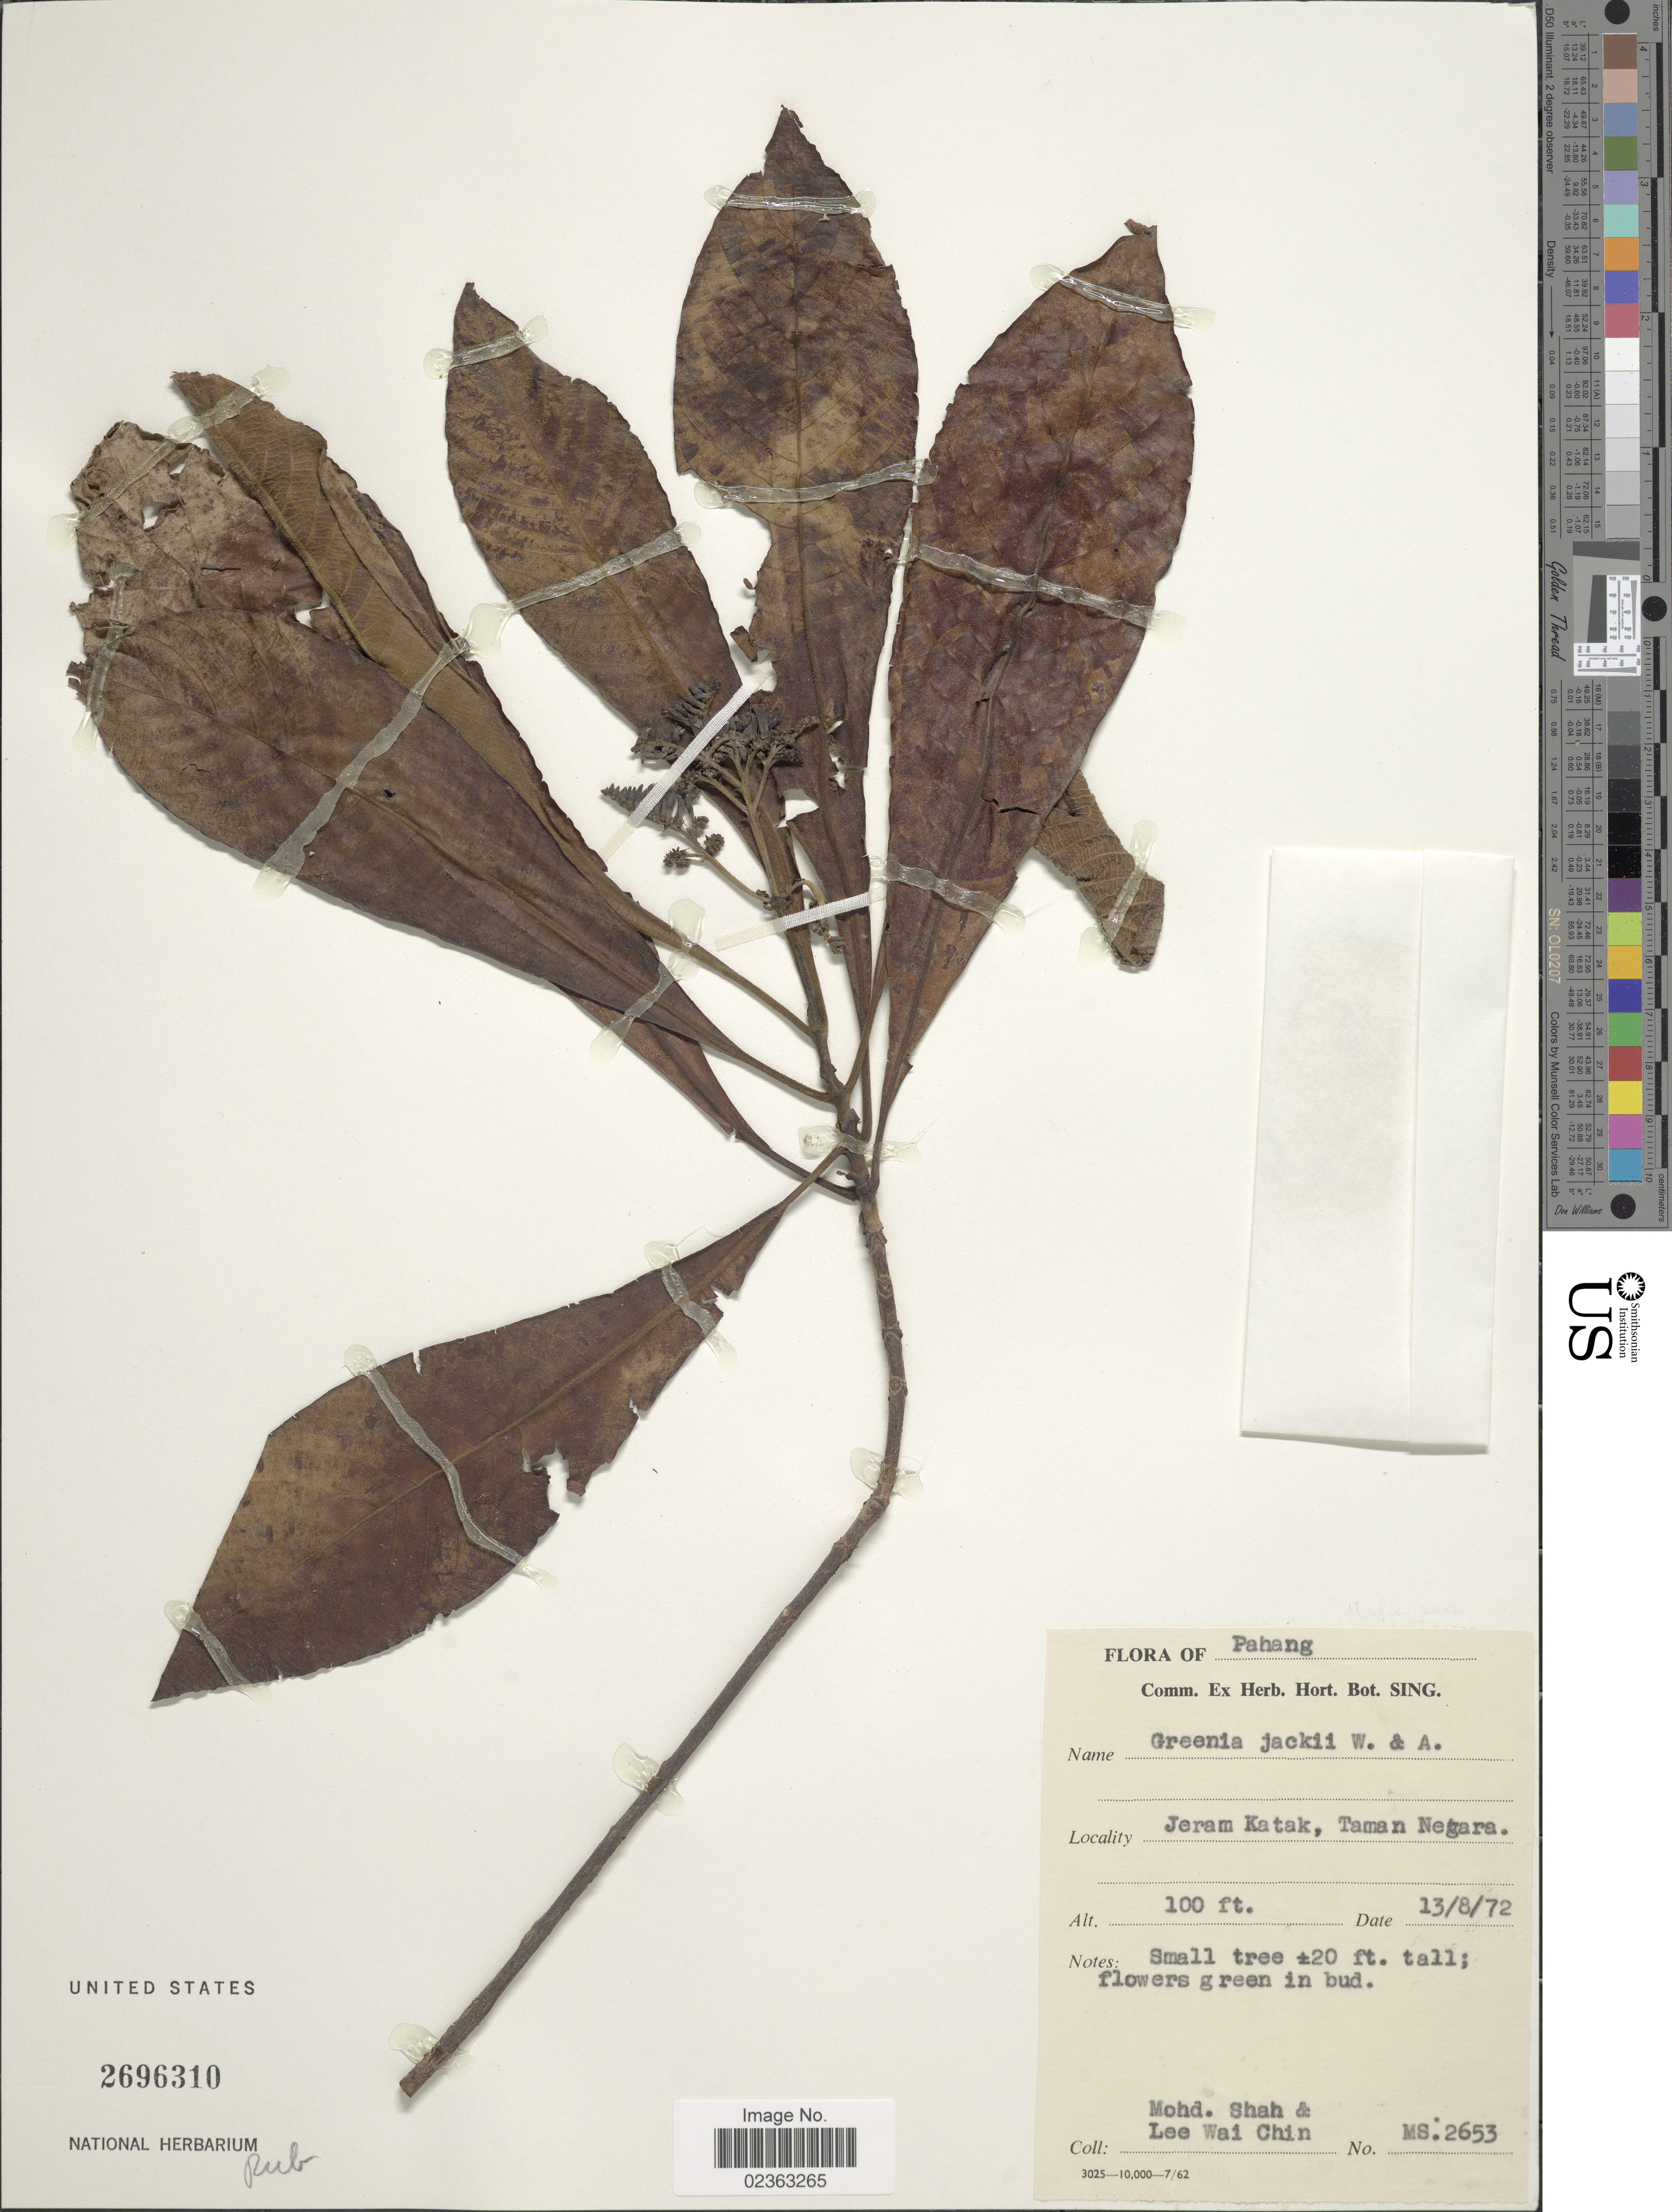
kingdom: Plantae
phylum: Tracheophyta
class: Magnoliopsida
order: Gentianales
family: Rubiaceae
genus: Greenea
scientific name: Greenea jackii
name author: Wight & Arn.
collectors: M. Shah & L. Chin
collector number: MS2653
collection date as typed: Transcribed d/m/y: 13/8/72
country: Malaysia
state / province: Pahang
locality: Jeram Katak, Taman Negara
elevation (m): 30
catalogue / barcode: US 2696310